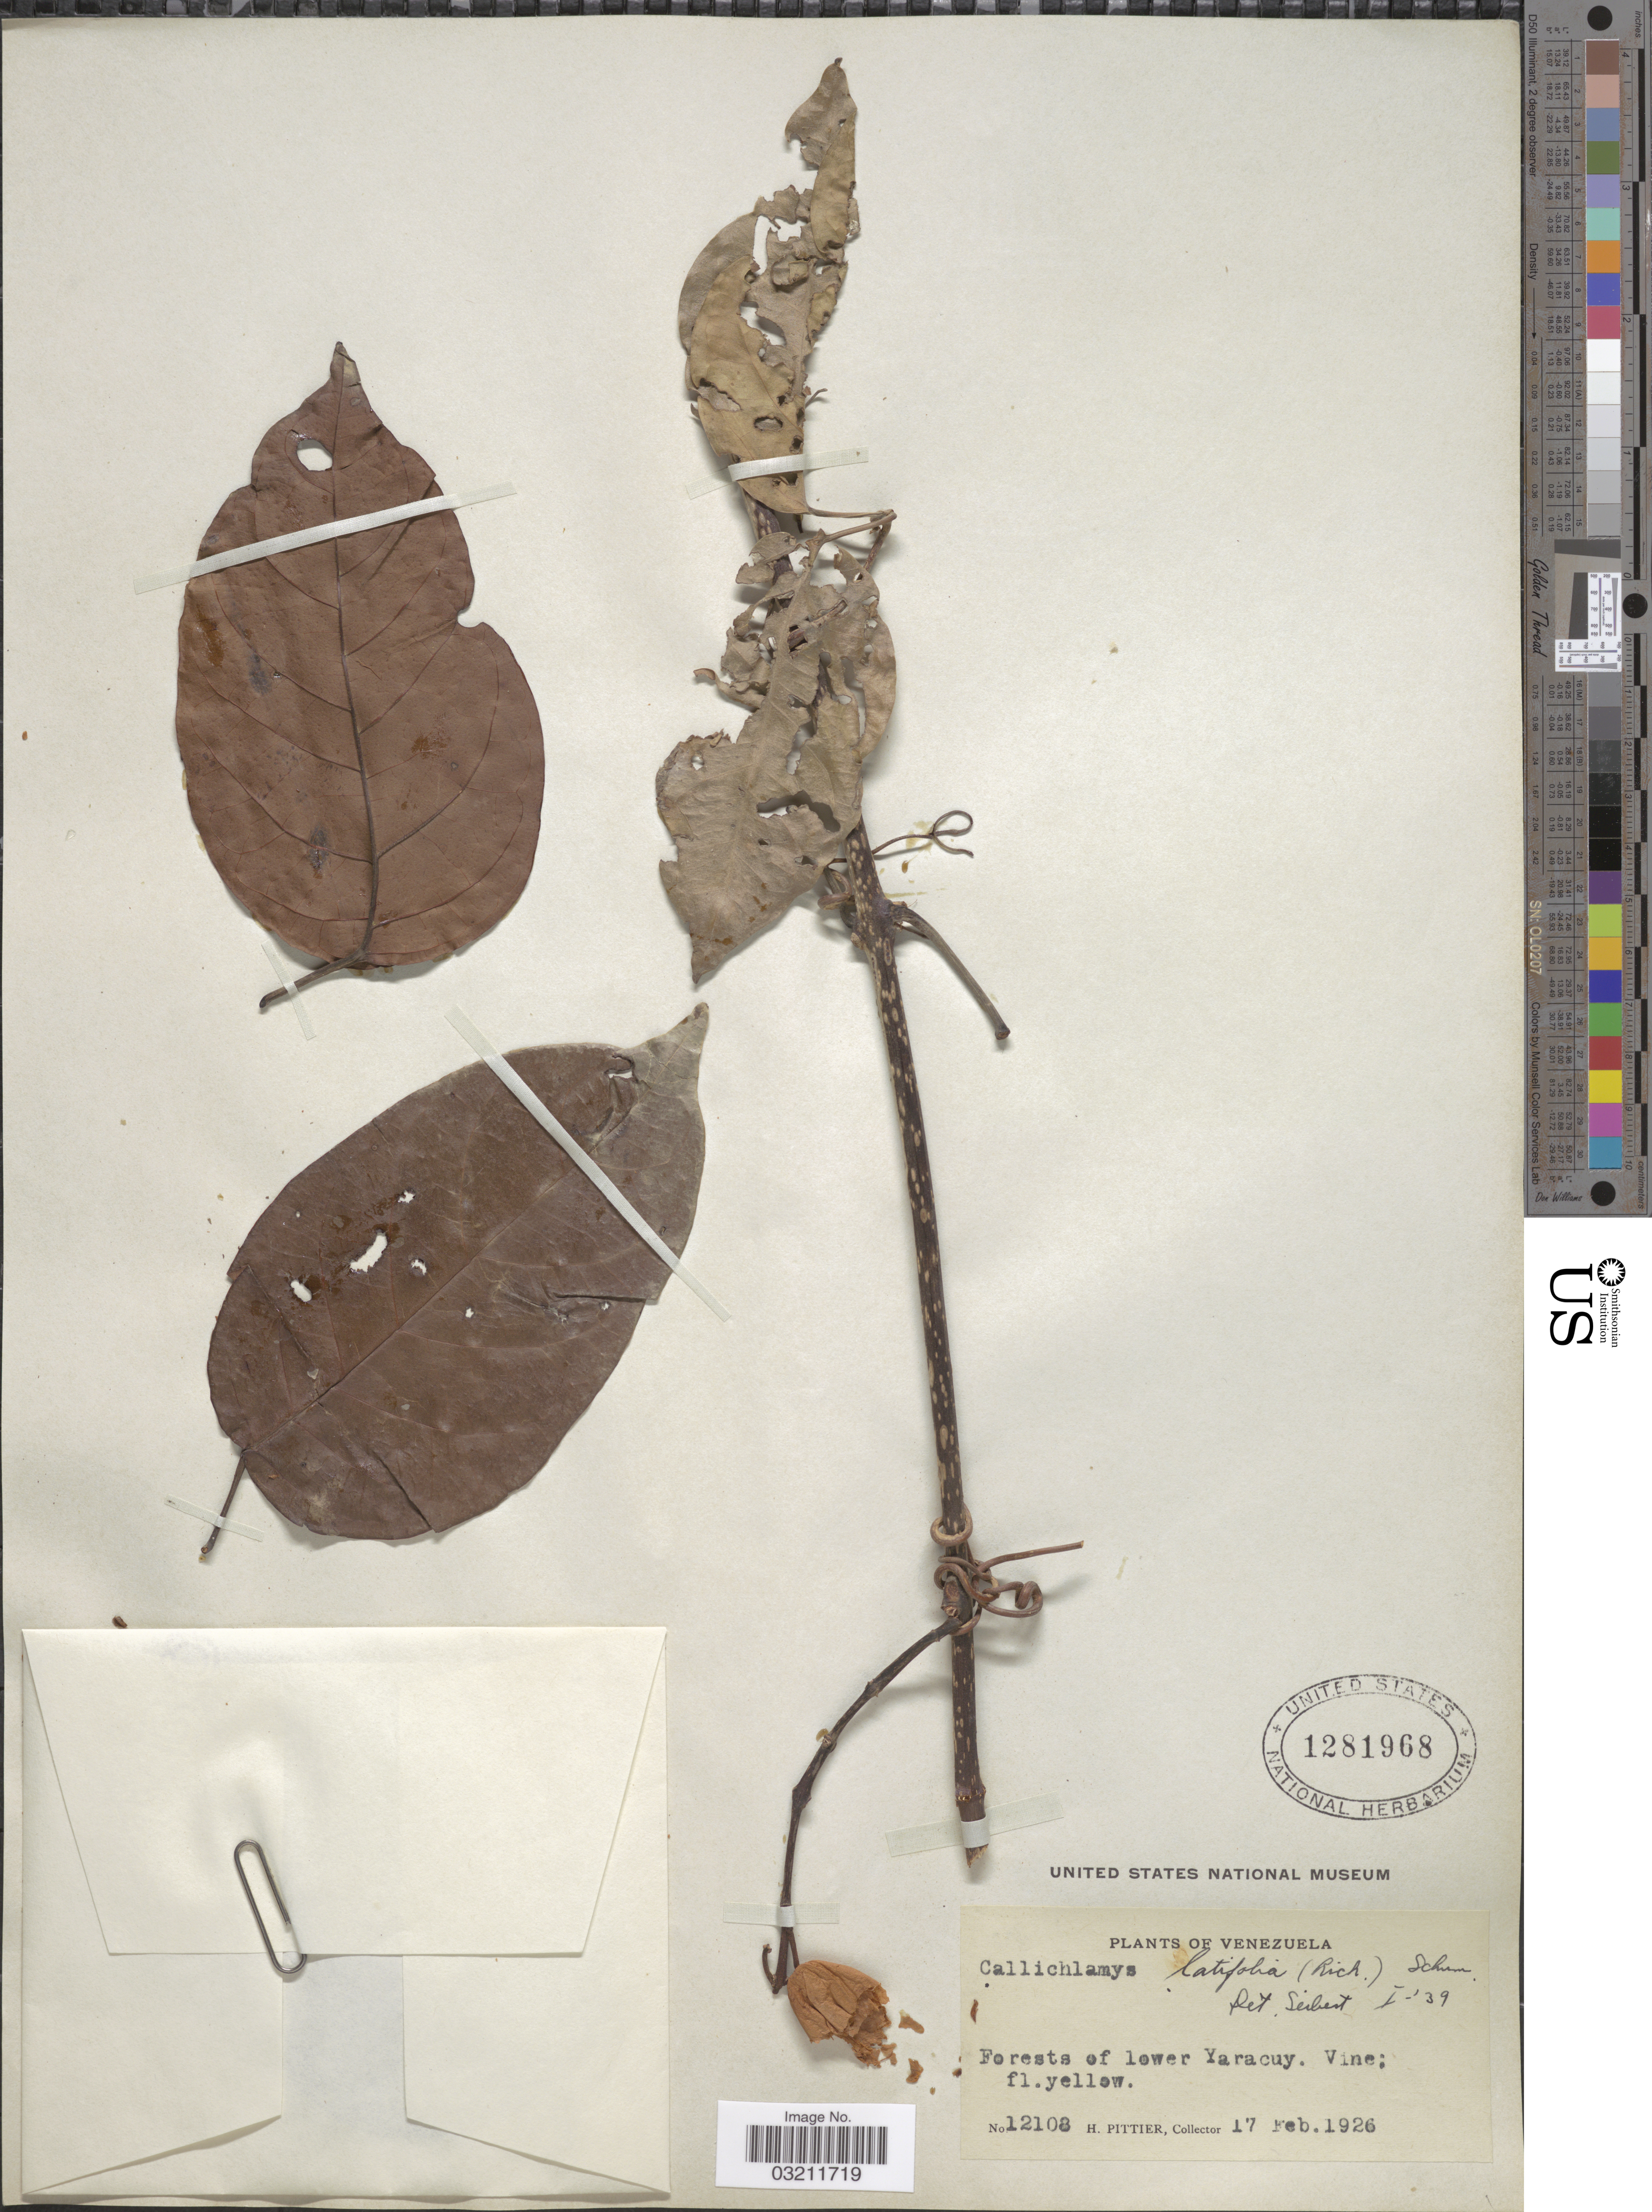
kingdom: Plantae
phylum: Tracheophyta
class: Magnoliopsida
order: Lamiales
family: Bignoniaceae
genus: Callichlamys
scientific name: Callichlamys latifolia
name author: (Rich.) K. Schum.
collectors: H. F. Pittier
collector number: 12108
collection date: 1926-02-17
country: Venezuela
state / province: Yaracuy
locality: Forests of lower Yaracuy.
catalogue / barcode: US 1281968